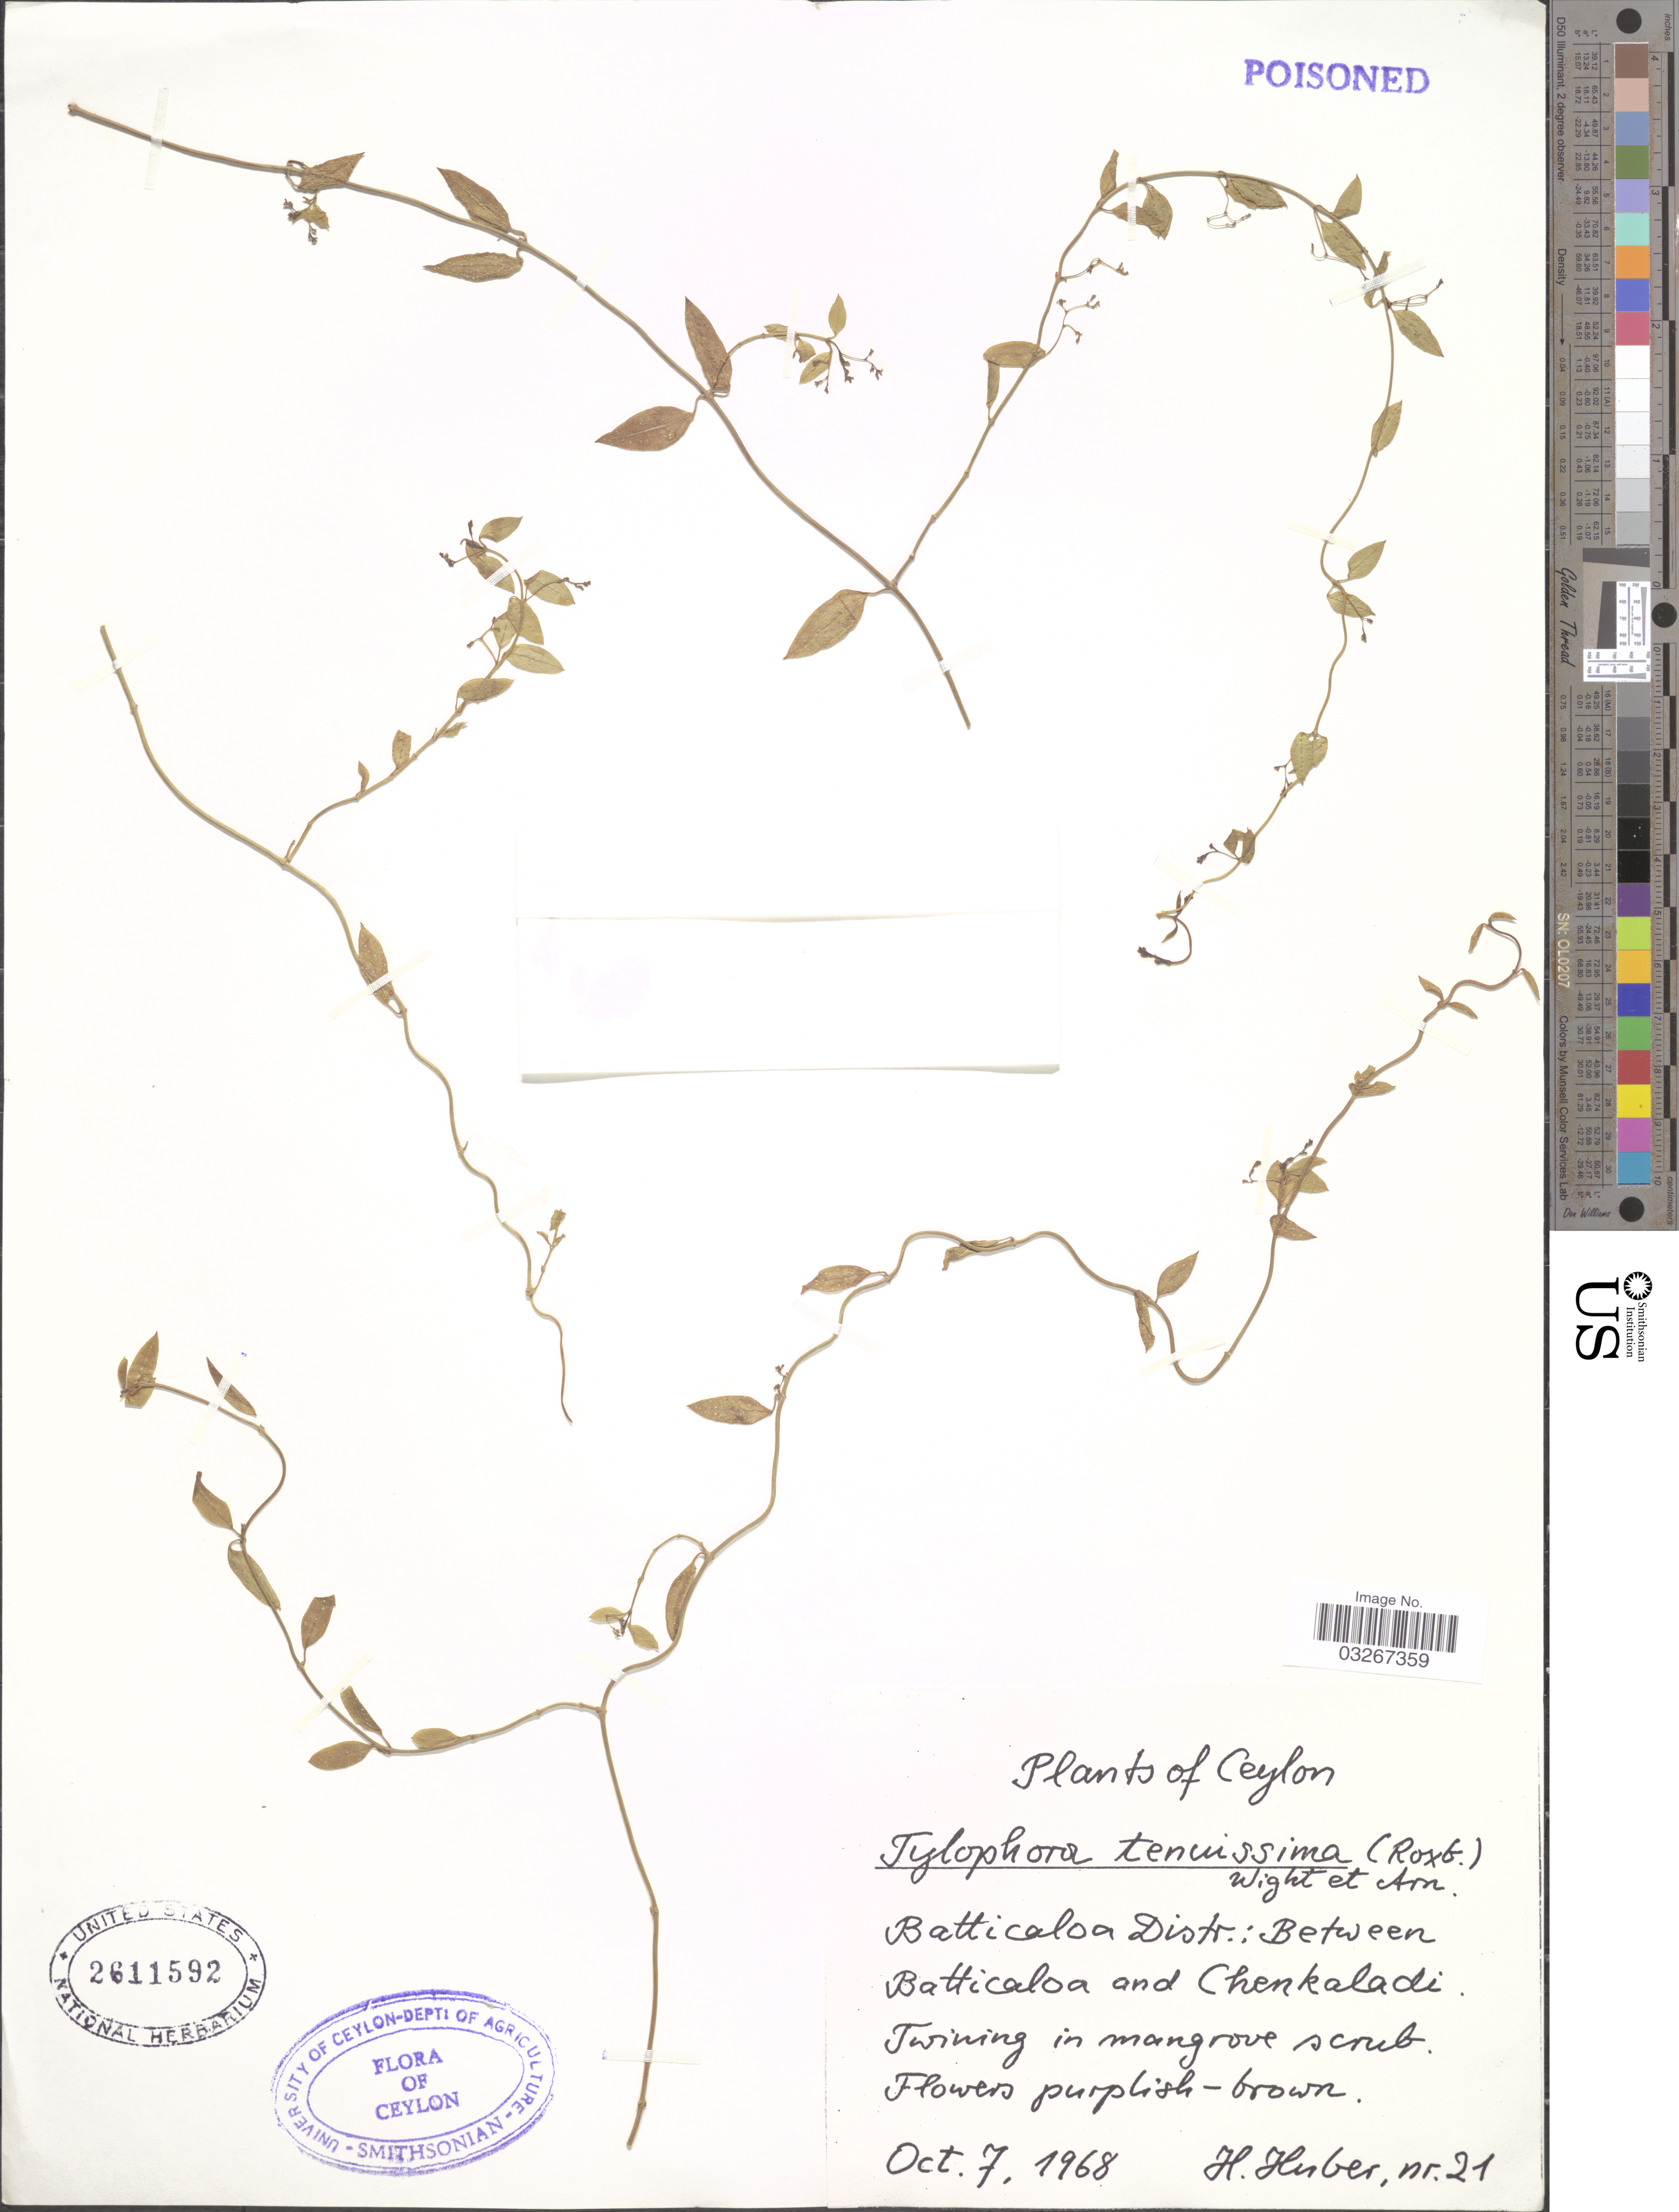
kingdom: Plantae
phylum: Tracheophyta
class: Magnoliopsida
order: Gentianales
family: Apocynaceae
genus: Tylophora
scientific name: Tylophora tenuissima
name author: (Roxb.) Wight & Arn.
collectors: H. Huber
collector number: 21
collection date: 1968-10-07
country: Sri Lanka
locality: Ceylon. Batticaloa Distr.: Between Batticaloa and Chenkaladi.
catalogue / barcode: US 2611592